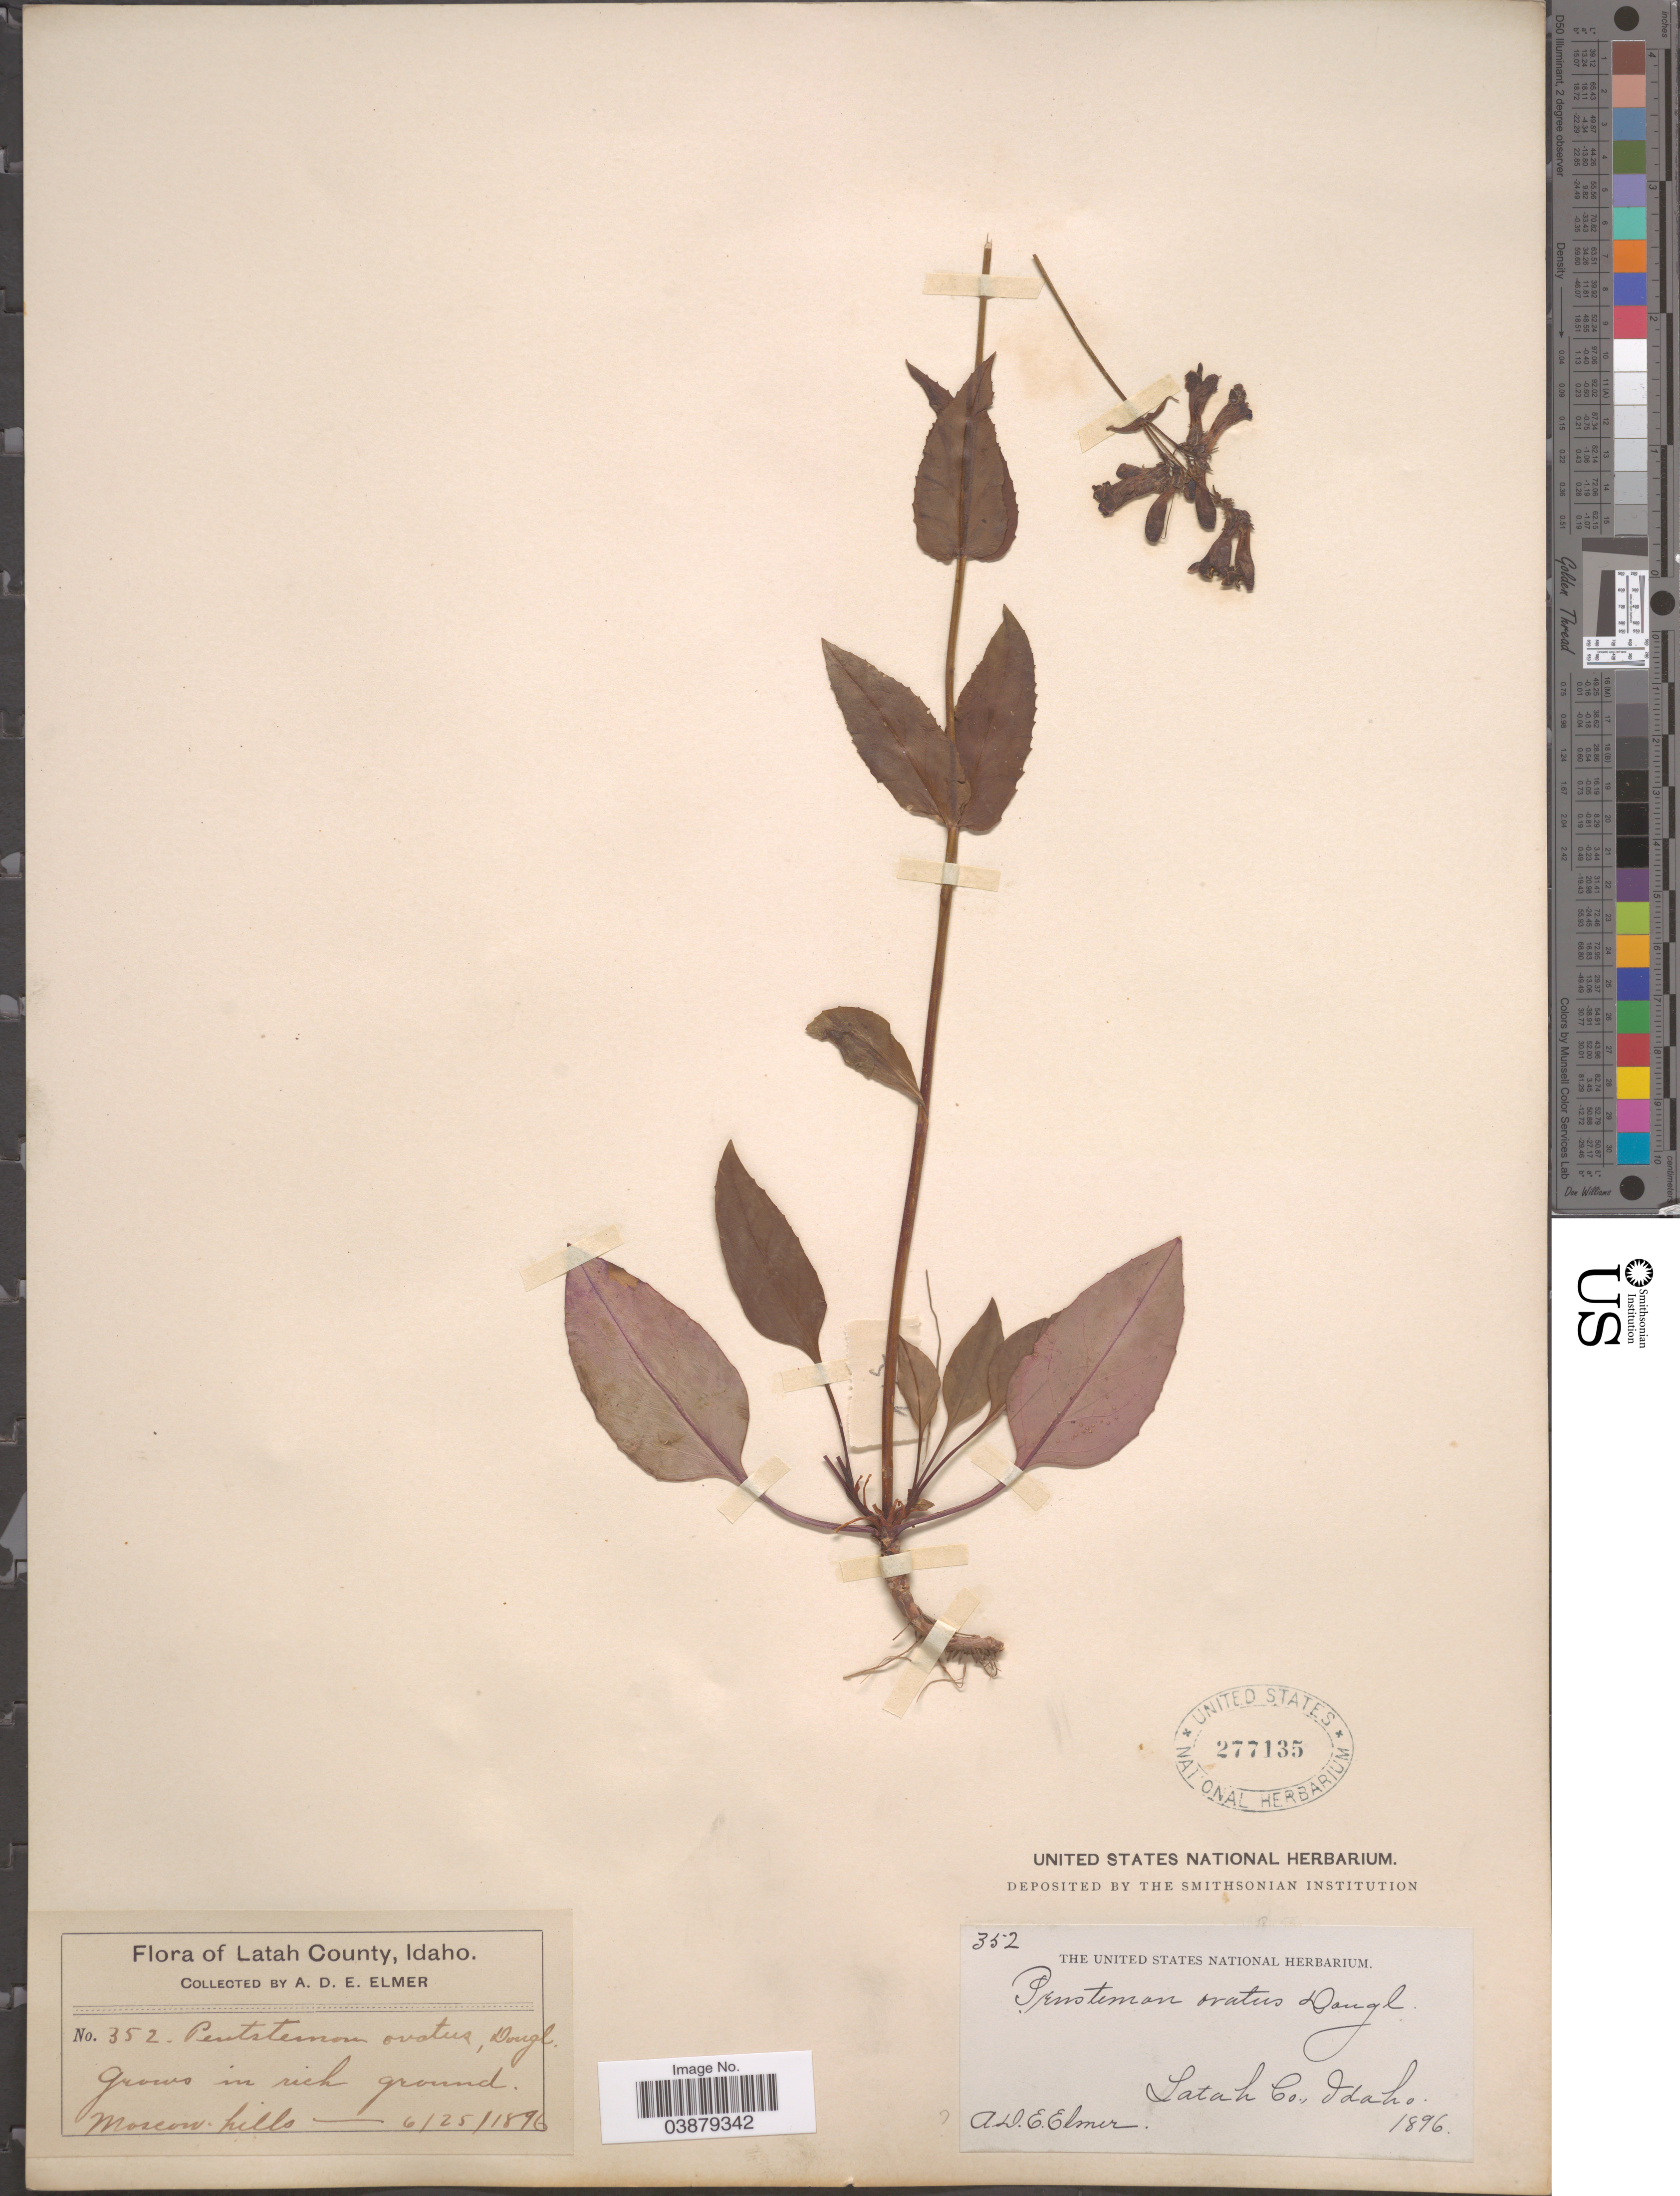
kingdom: Plantae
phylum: Tracheophyta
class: Magnoliopsida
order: Lamiales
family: Plantaginaceae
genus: Penstemon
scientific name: Penstemon wilcoxii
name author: Rydb.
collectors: A. D. E. Elmer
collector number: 352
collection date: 1896-06-25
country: United States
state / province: Idaho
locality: Latah County. Moscow hills.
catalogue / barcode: US 277135